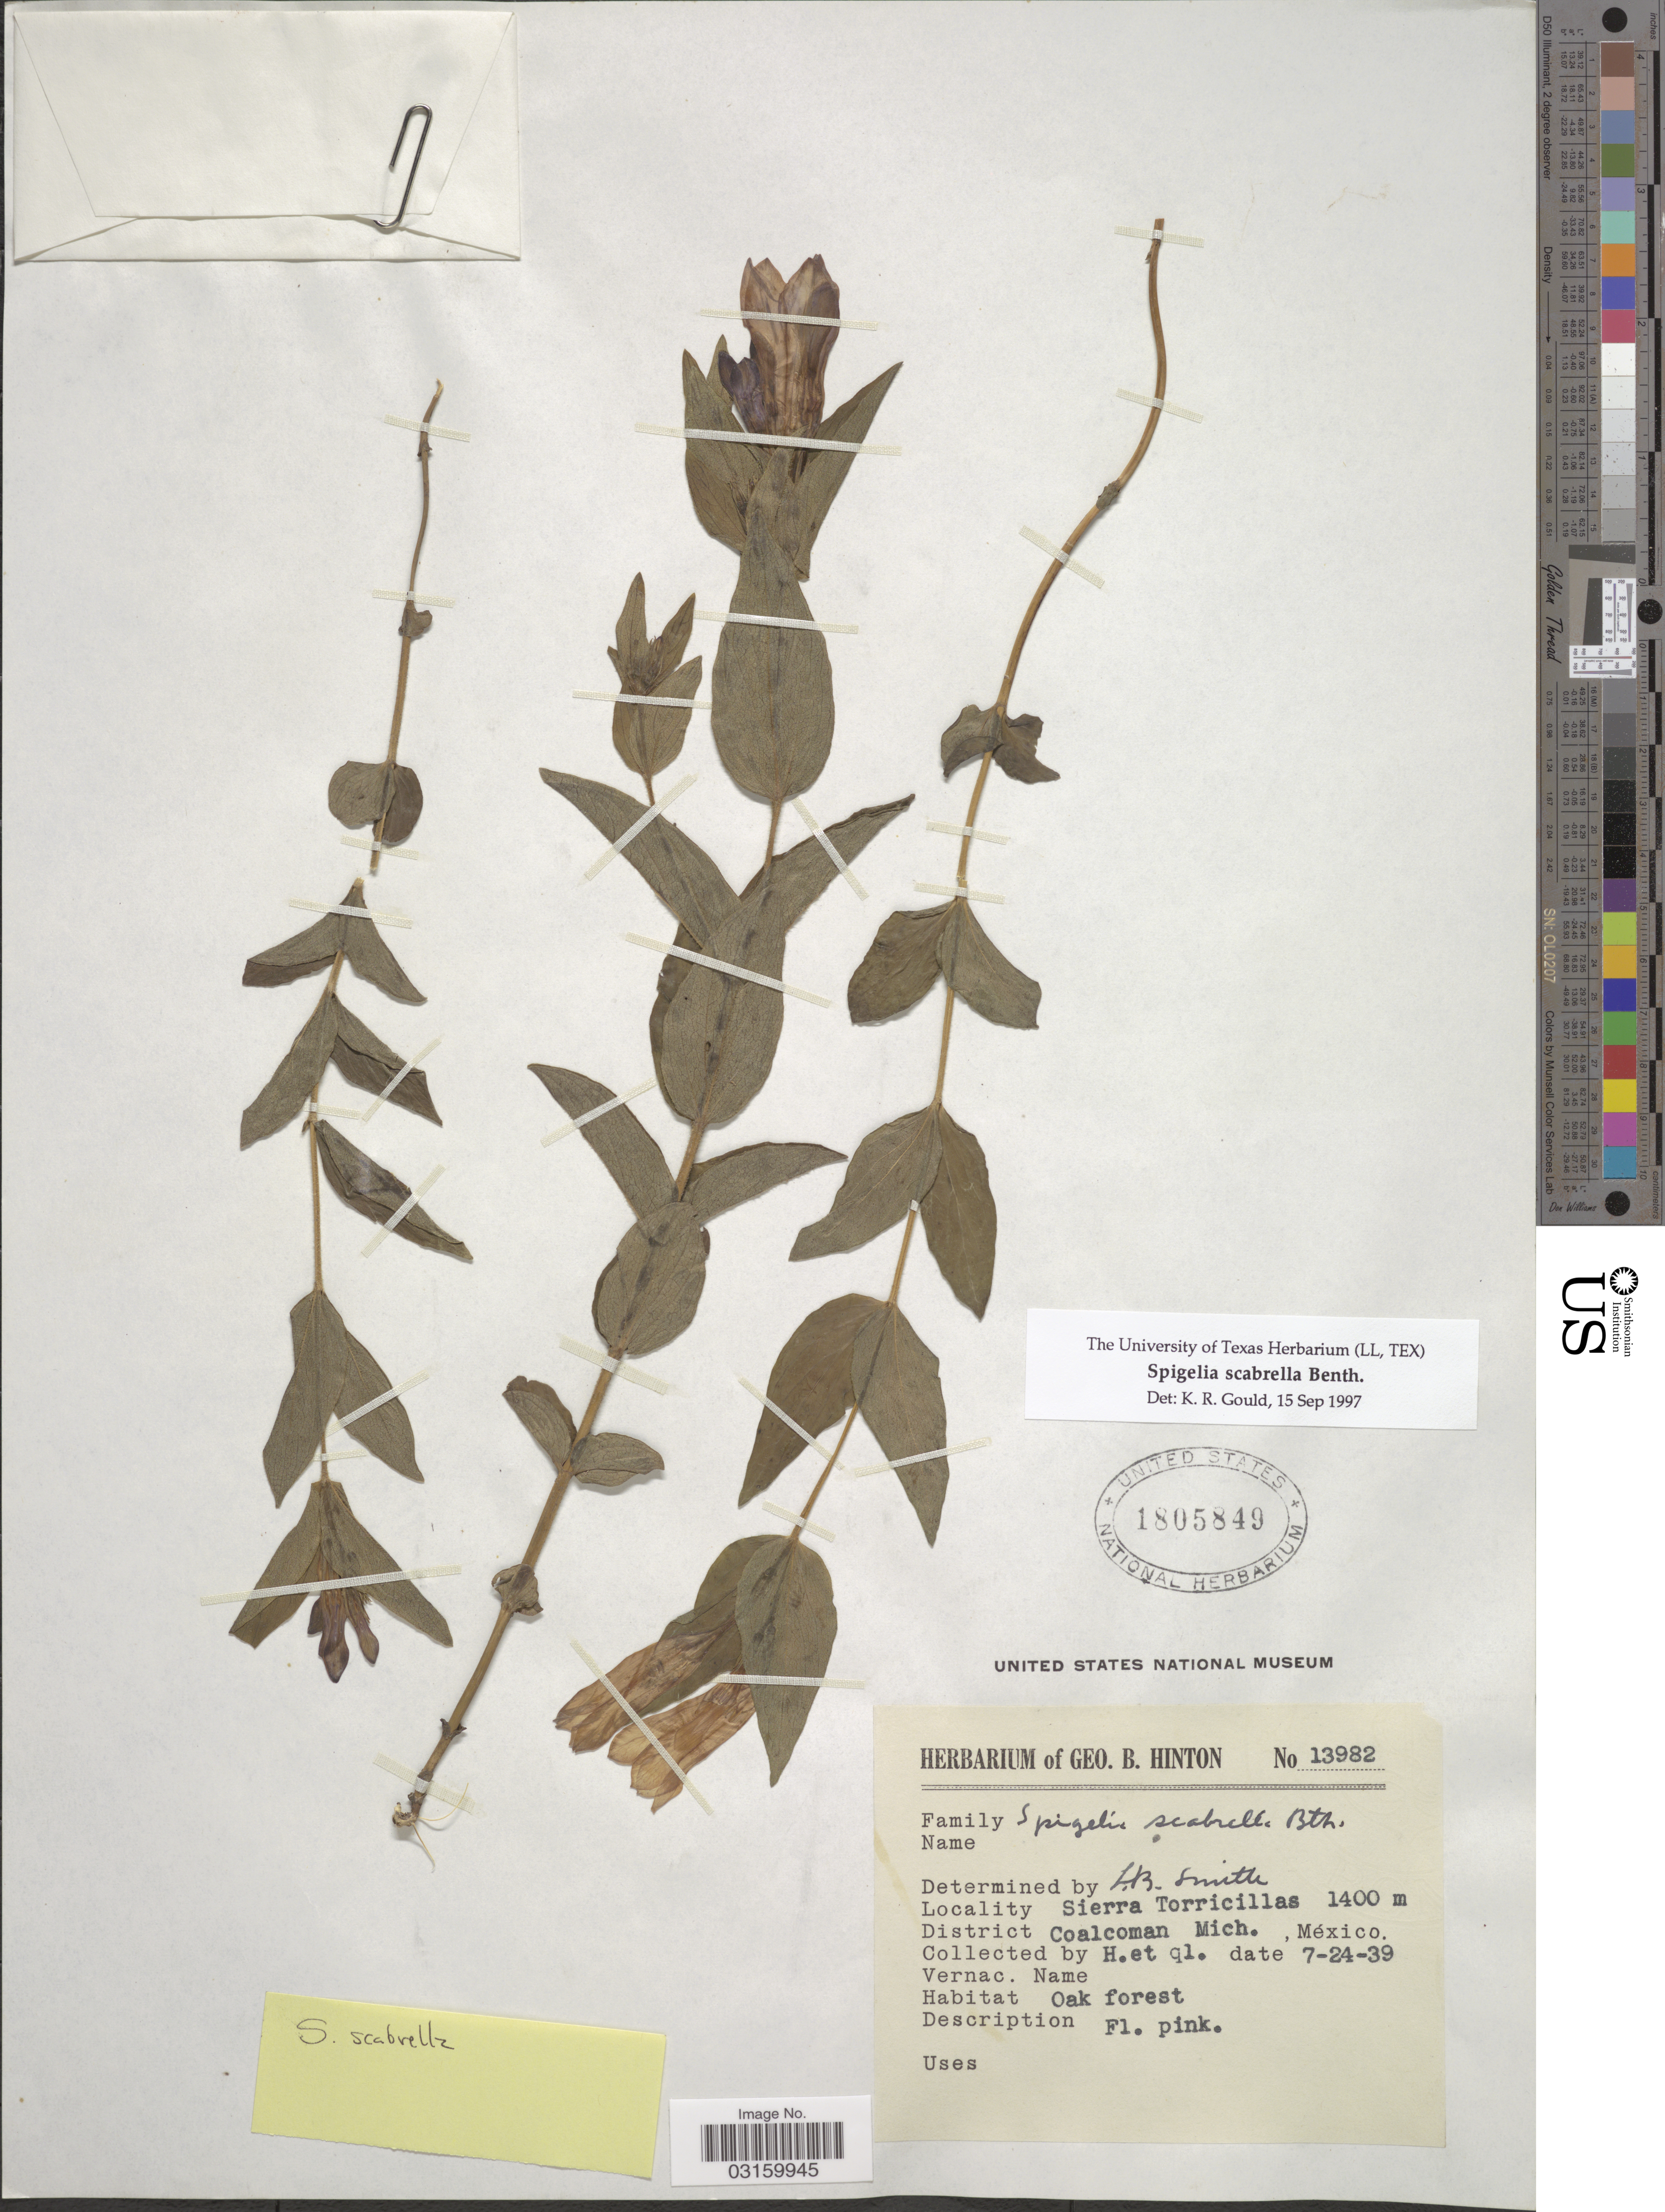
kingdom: Plantae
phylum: Tracheophyta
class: Magnoliopsida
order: Gentianales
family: Loganiaceae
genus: Spigelia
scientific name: Spigelia scabrella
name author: Benth.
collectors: G. B. Hinton & et al.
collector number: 13982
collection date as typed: Transcribed d/m/y: 24/7/39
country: Mexico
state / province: Michoacán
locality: Sierra Torricillas, District Coalcoman.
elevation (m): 1400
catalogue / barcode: US 1805849